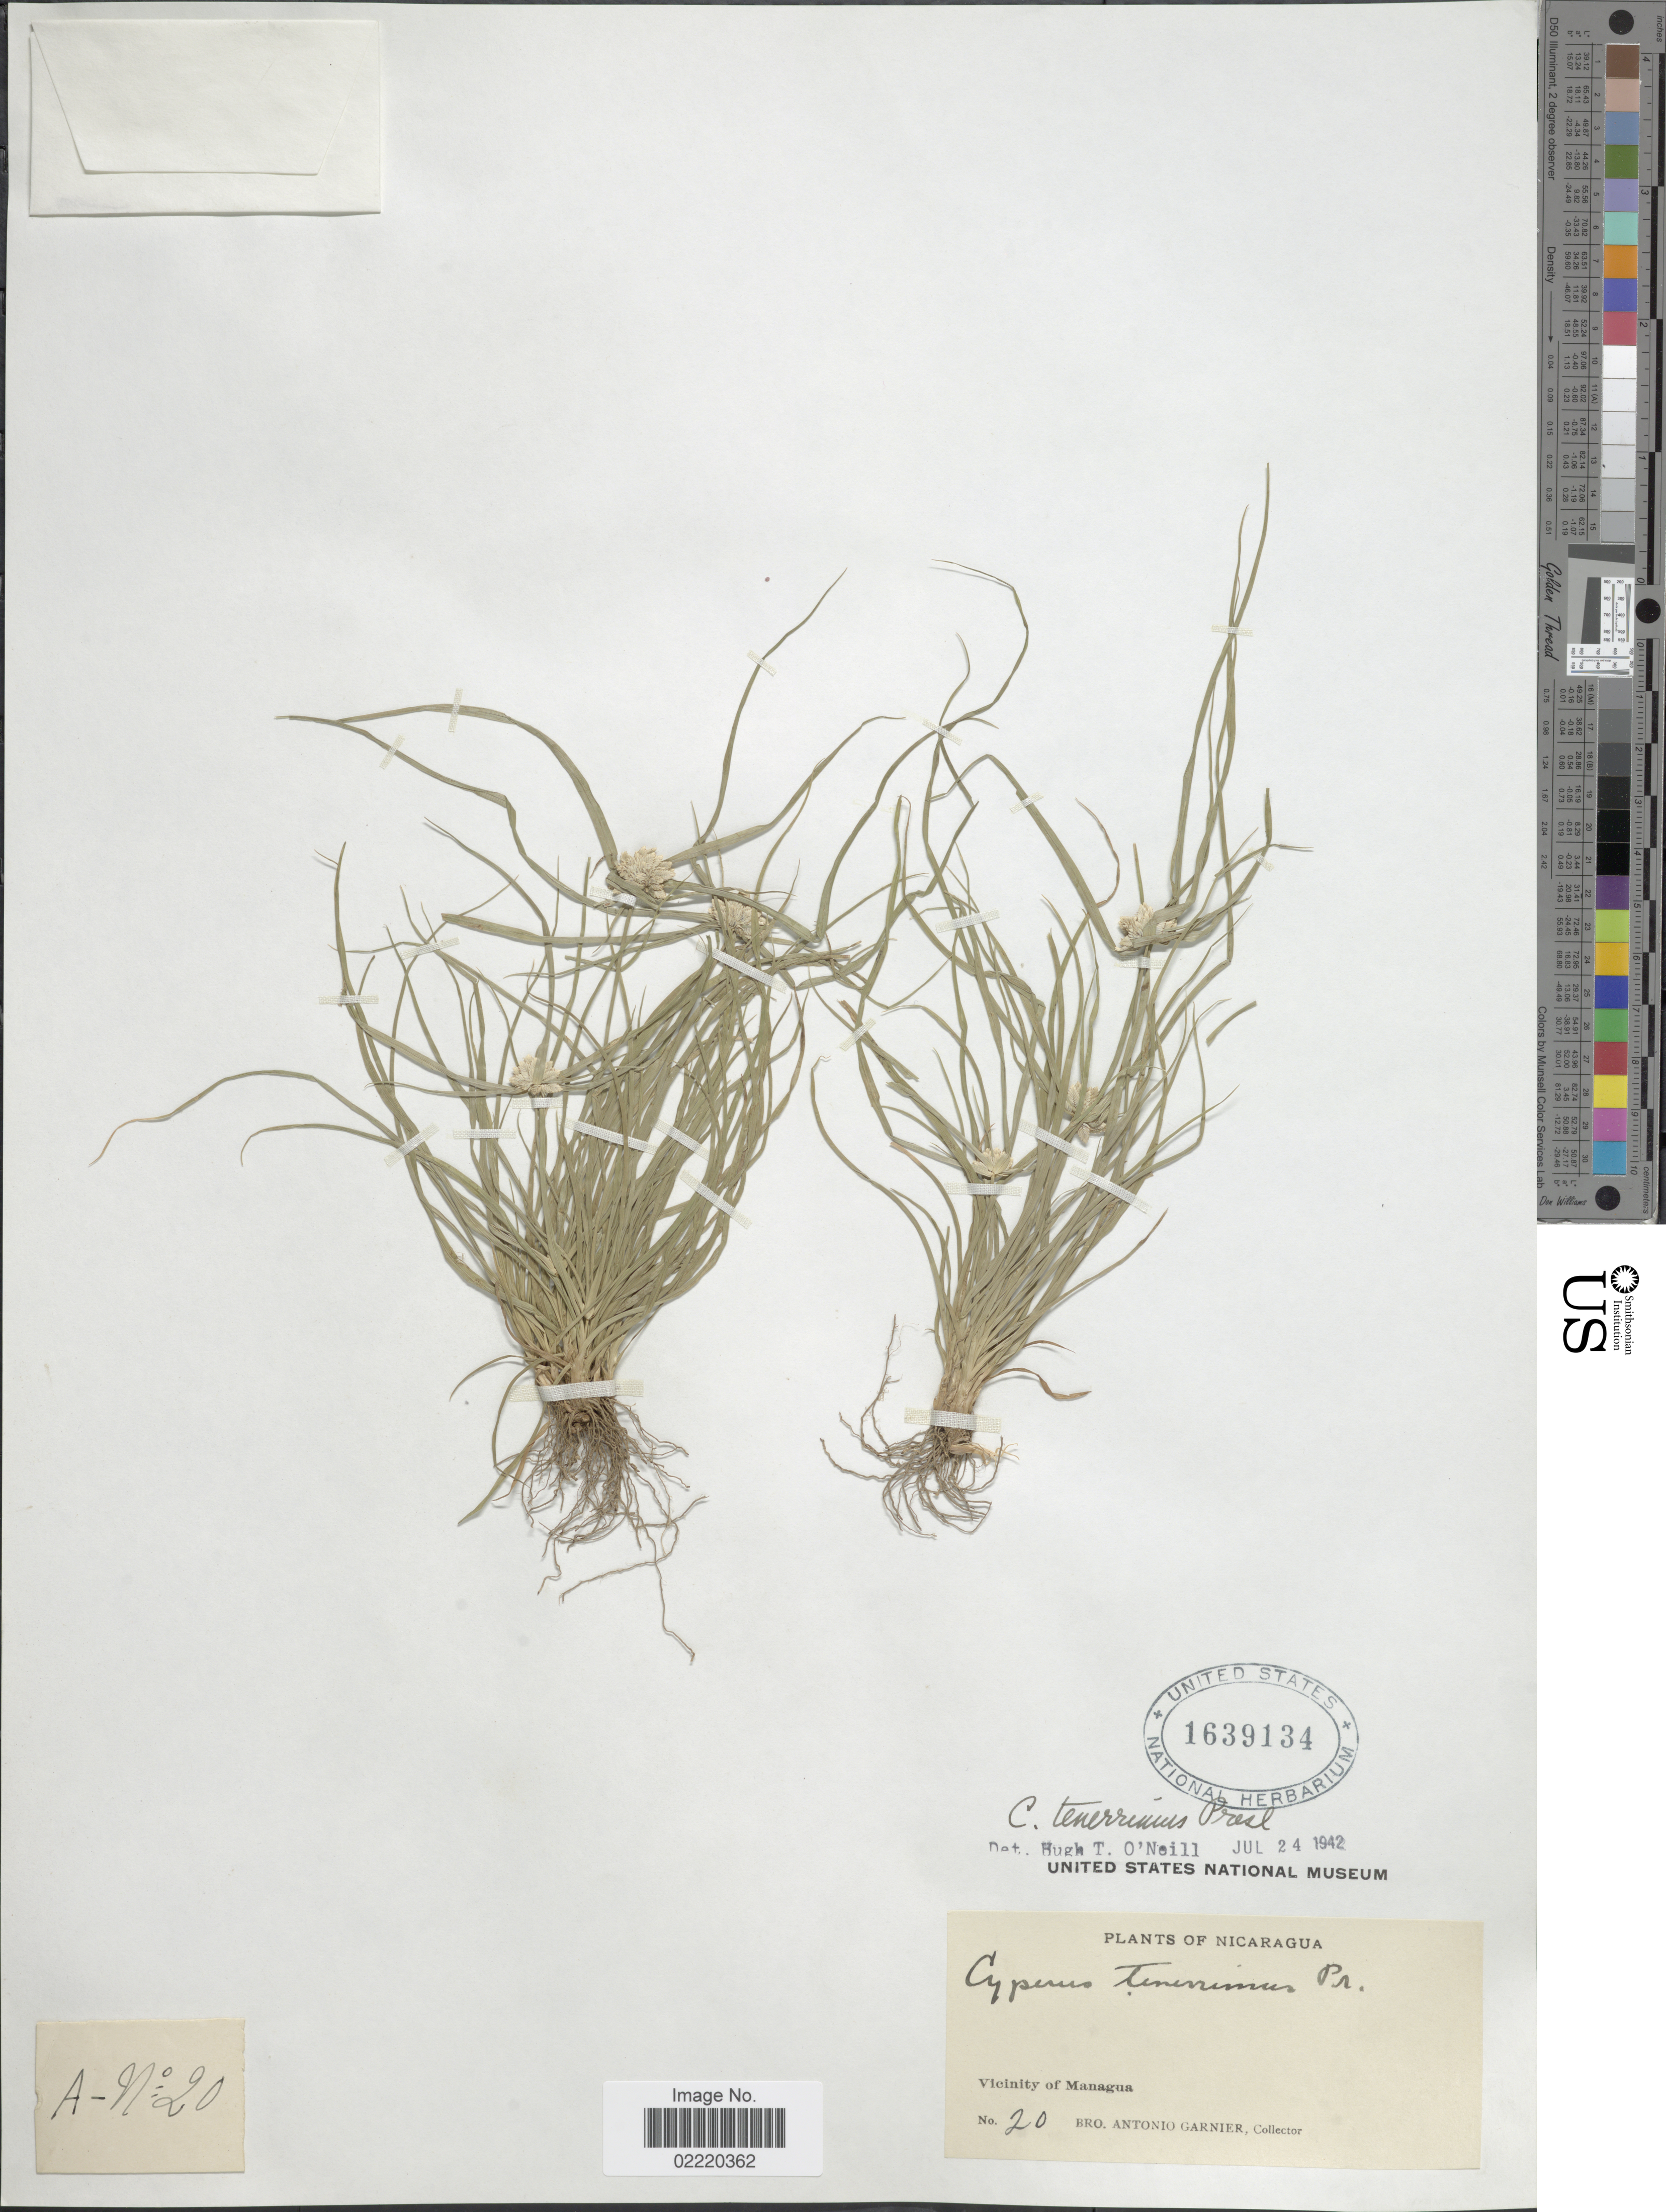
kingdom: Plantae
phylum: Tracheophyta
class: Liliopsida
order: Poales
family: Cyperaceae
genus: Cyperus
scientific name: Cyperus tenerrimus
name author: J. Presl & C. Presl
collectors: Bro. A. Garnier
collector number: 20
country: Nicaragua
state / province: Managua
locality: Vicinity of Managua.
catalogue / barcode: US 1639134